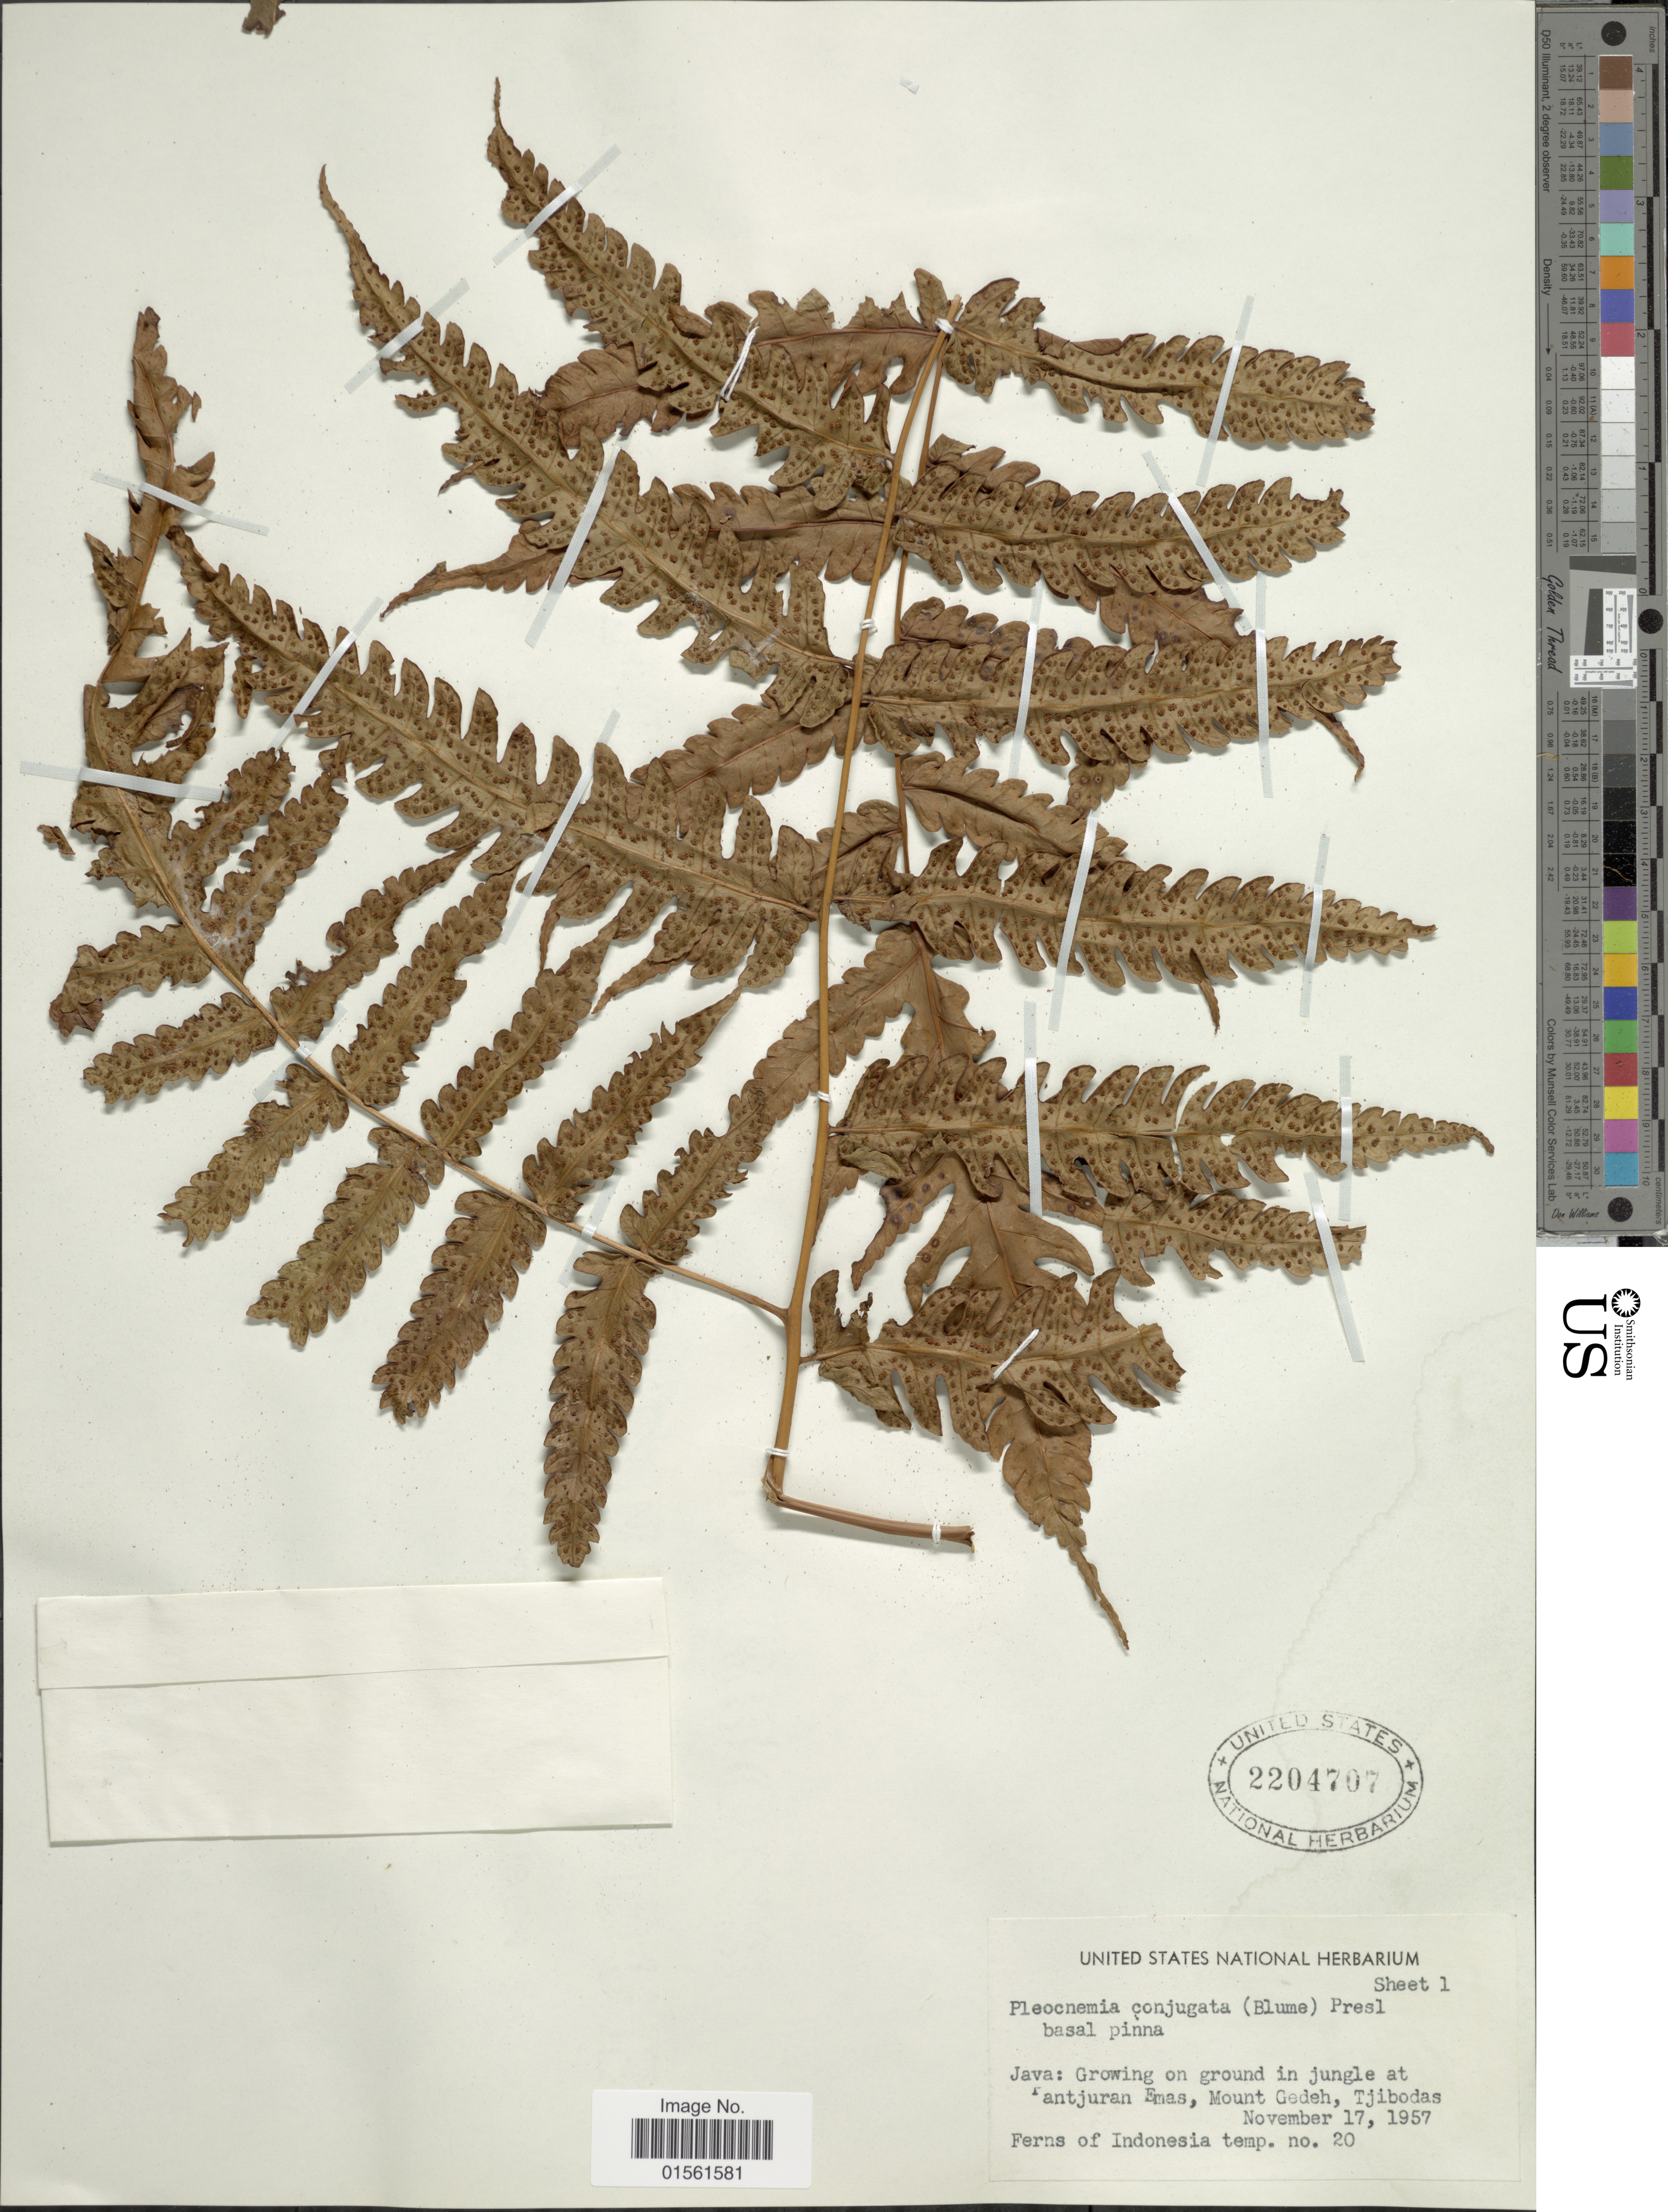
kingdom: Plantae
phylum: Tracheophyta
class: Polypodiopsida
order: Polypodiales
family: Dryopteridaceae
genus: Pleocnemia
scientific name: Pleocnemia conjugata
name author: (Blume) C. Presl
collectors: ex herb. United States National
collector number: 20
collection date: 1957-11-17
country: Indonesia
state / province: Java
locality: Java: Growing on grounf in jungle at Pantjuran Emas, Mount Gedeh, Tjibodas.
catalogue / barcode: US 2204707